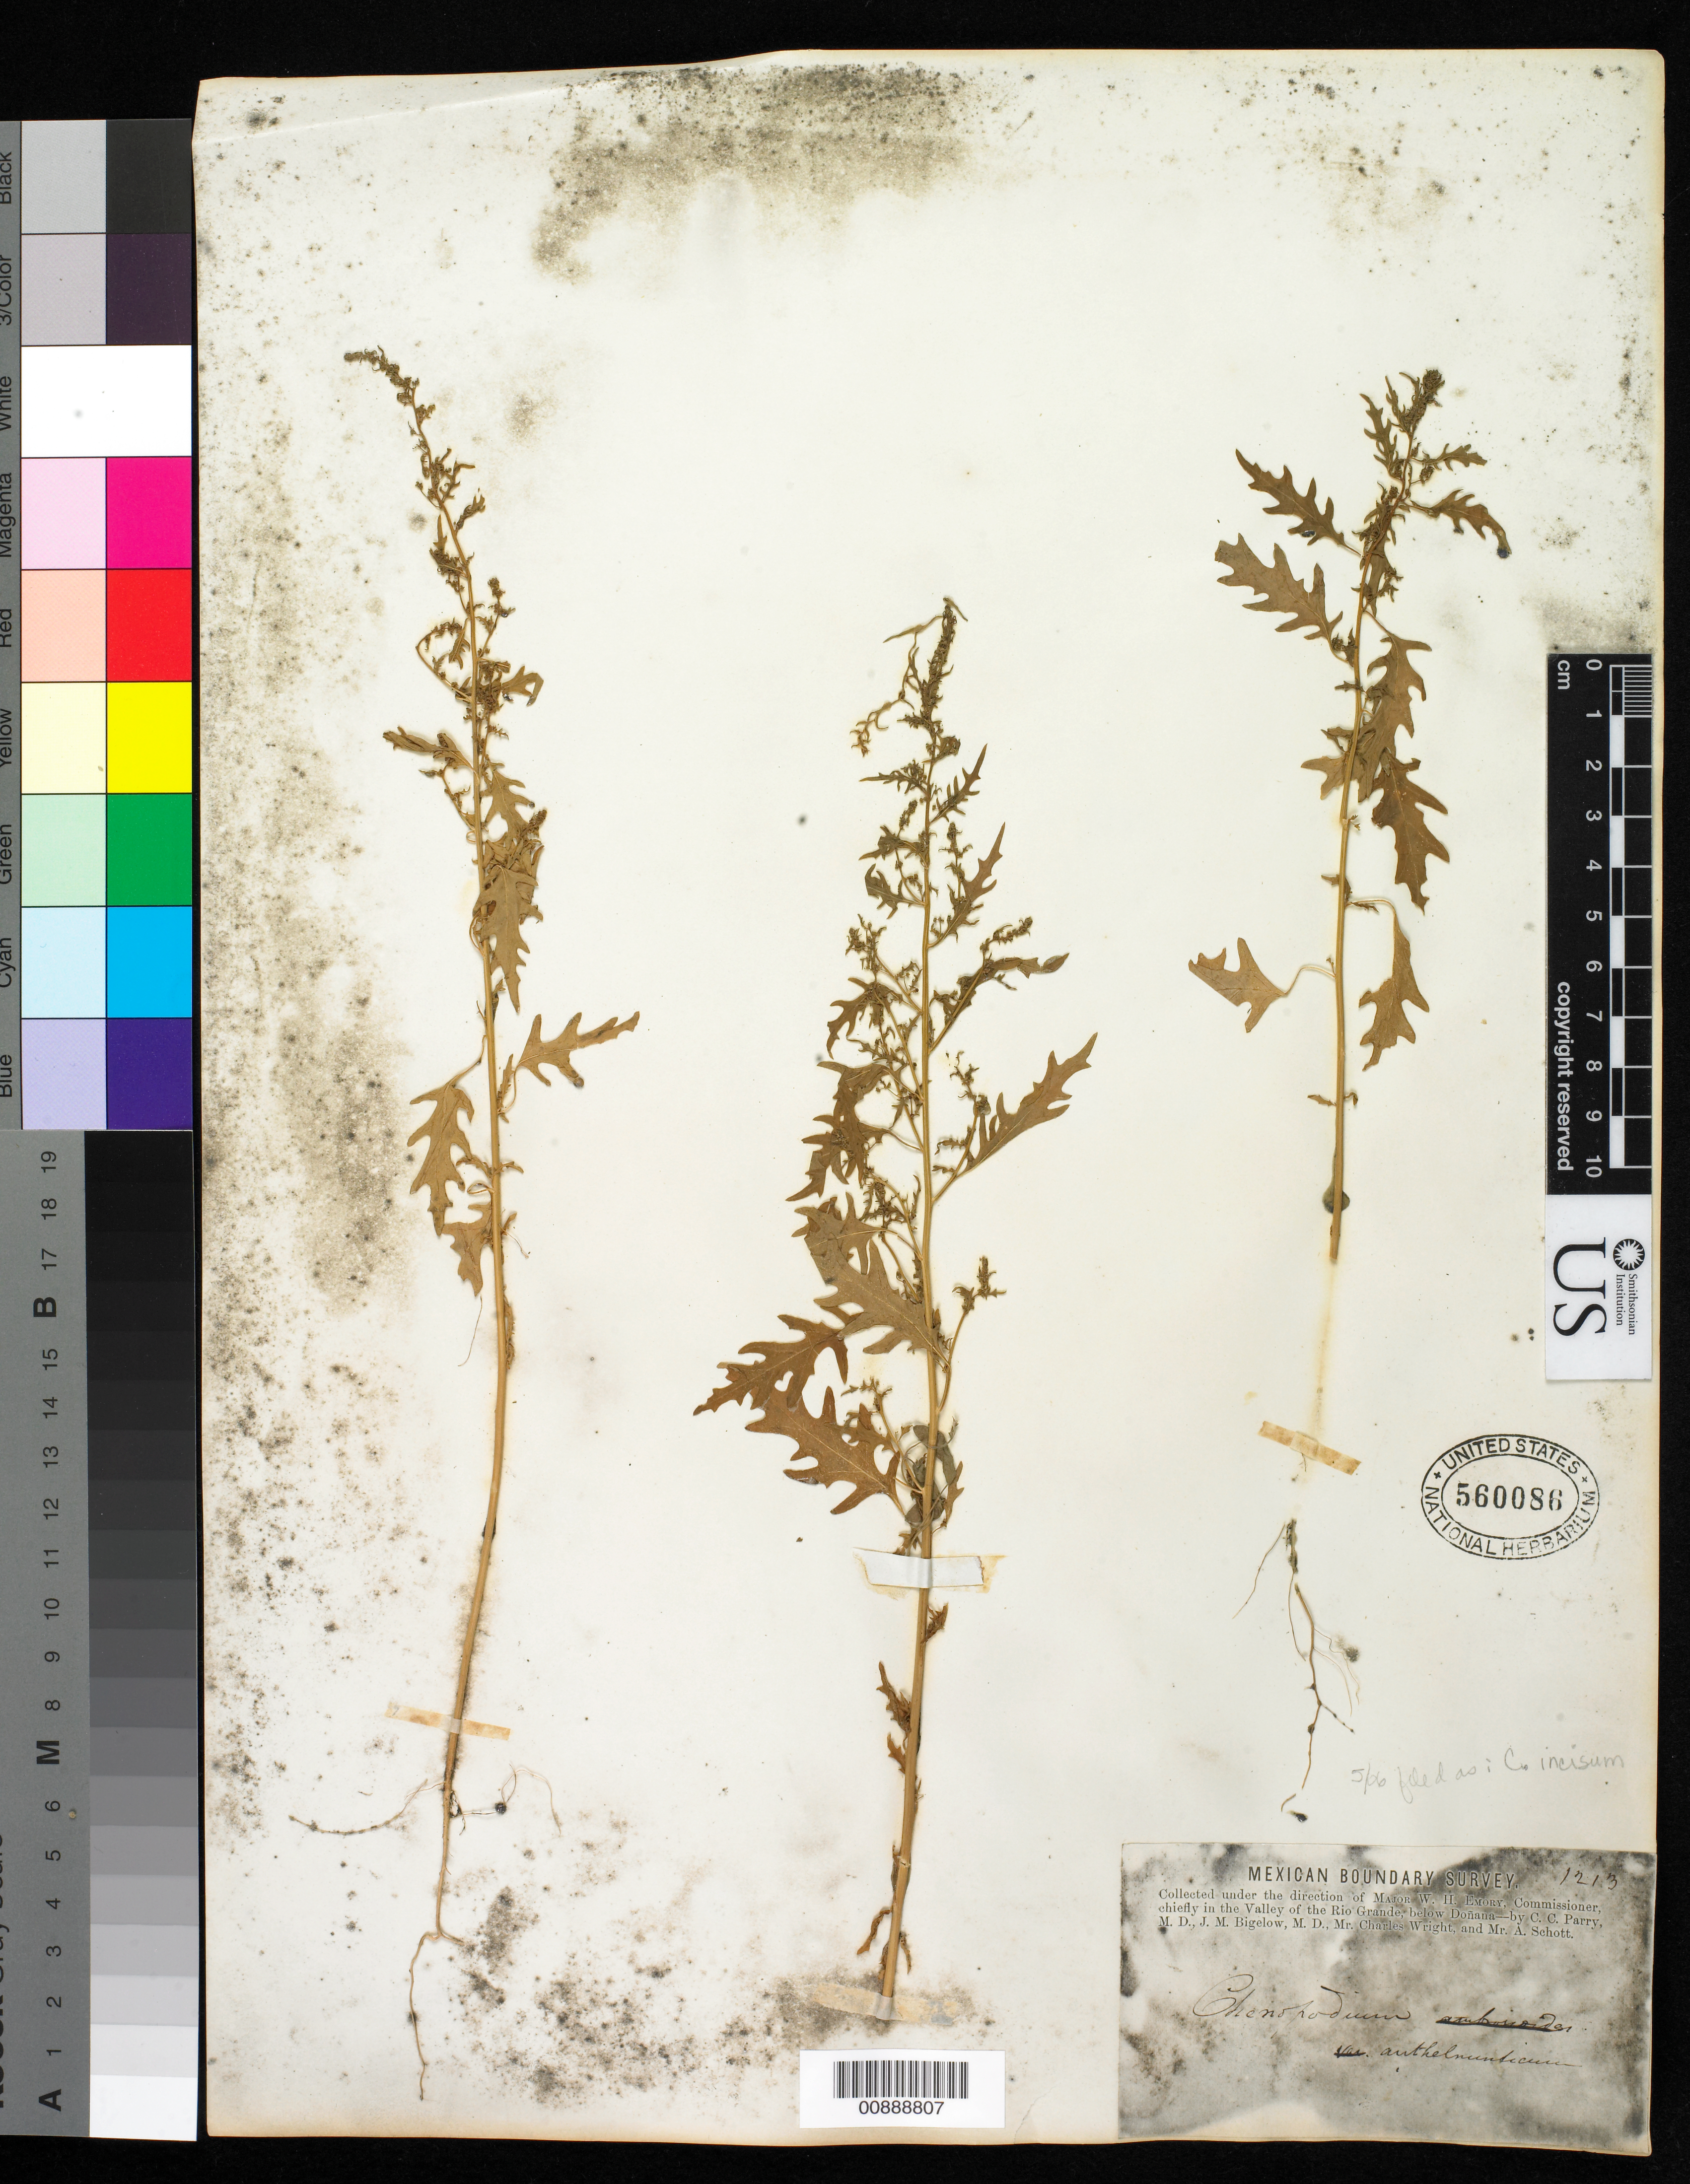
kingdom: Plantae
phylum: Tracheophyta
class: Magnoliopsida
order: Caryophyllales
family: Amaranthaceae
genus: Chenopodium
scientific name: Chenopodium incisum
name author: Poir.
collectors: C. C. Parry, J. M. Bigelow, C. Wright & A. C. V. Schott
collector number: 1213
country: United States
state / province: New Mexico / Texas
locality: Valley of the Rio Grande, below Doñana.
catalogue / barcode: US 560086